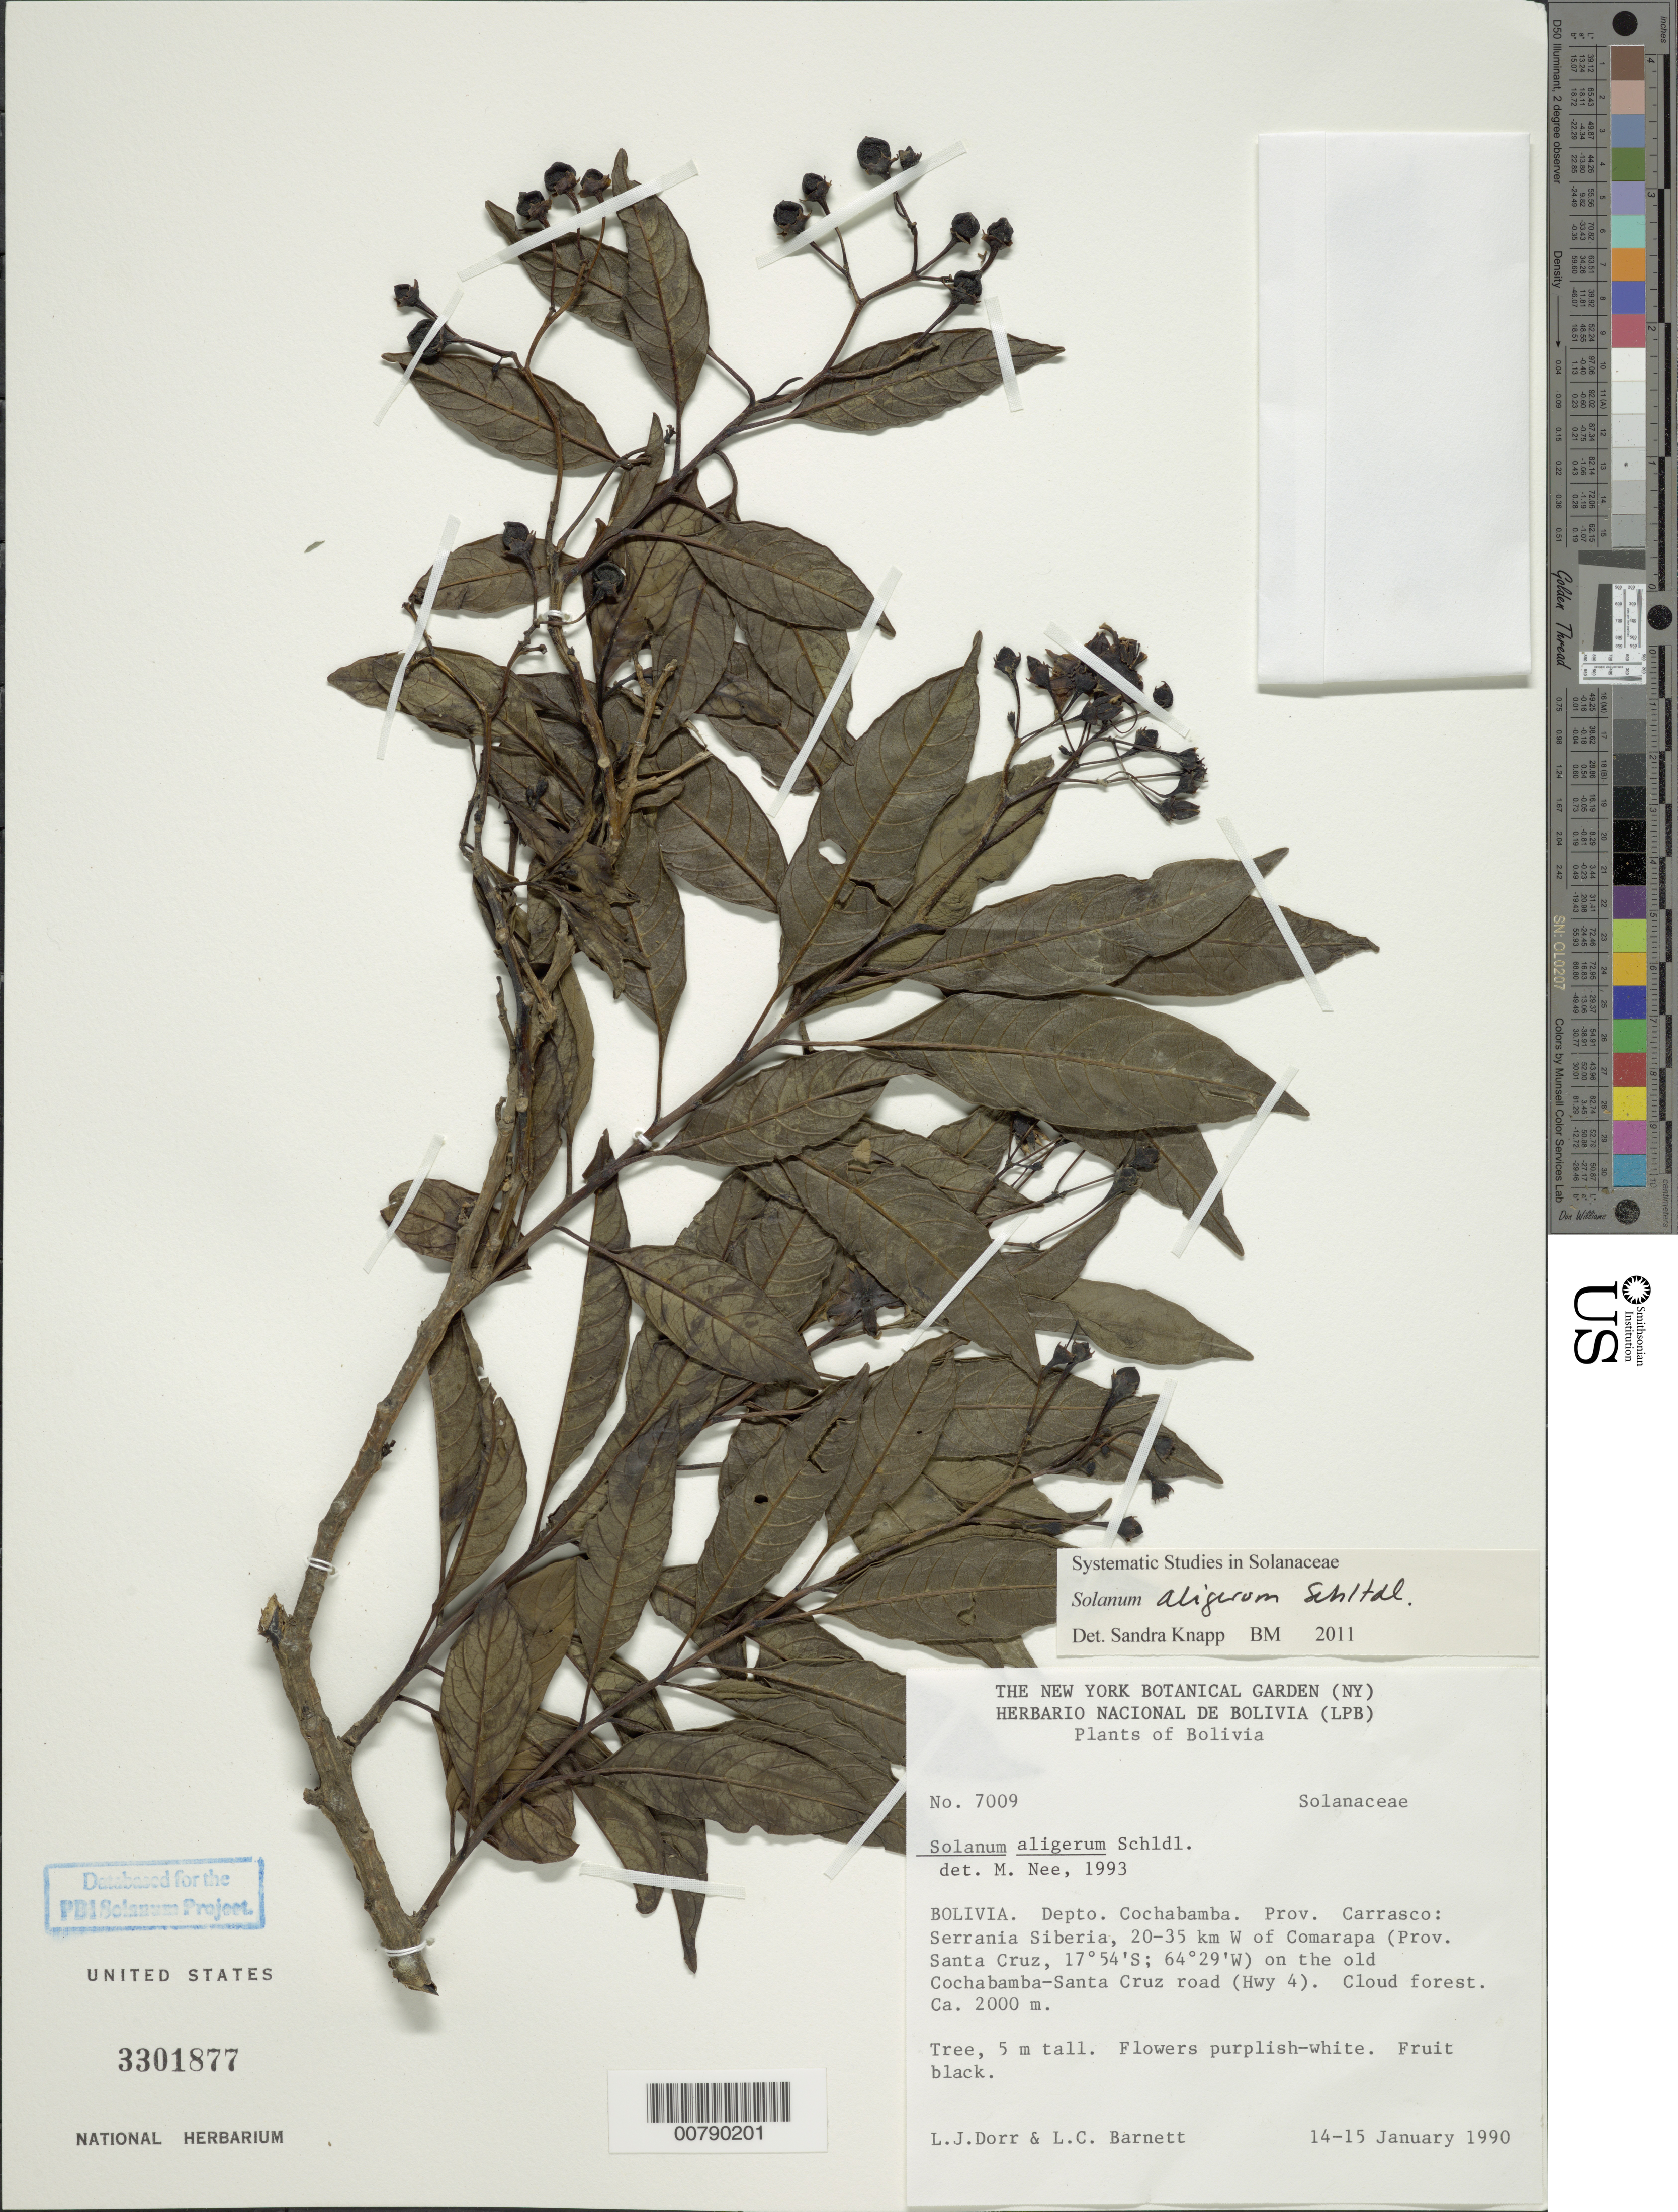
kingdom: Plantae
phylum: Tracheophyta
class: Magnoliopsida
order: Solanales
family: Solanaceae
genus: Solanum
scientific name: Solanum aligerum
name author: Schltdl.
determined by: Knapp, S. D.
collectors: L. J. Dorr & L. C. Barnett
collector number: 7009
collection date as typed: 14 Jan 1990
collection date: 1990-01-14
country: Bolivia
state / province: Cochabamba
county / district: Carrasco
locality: Serrania Siberia, 20-35 km W of Comarapa (Prov Santa Cruz) on the old Cochabamba-Santa Cruz Road (Hwy 4)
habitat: cloud forest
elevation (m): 2000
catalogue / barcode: US 3301877